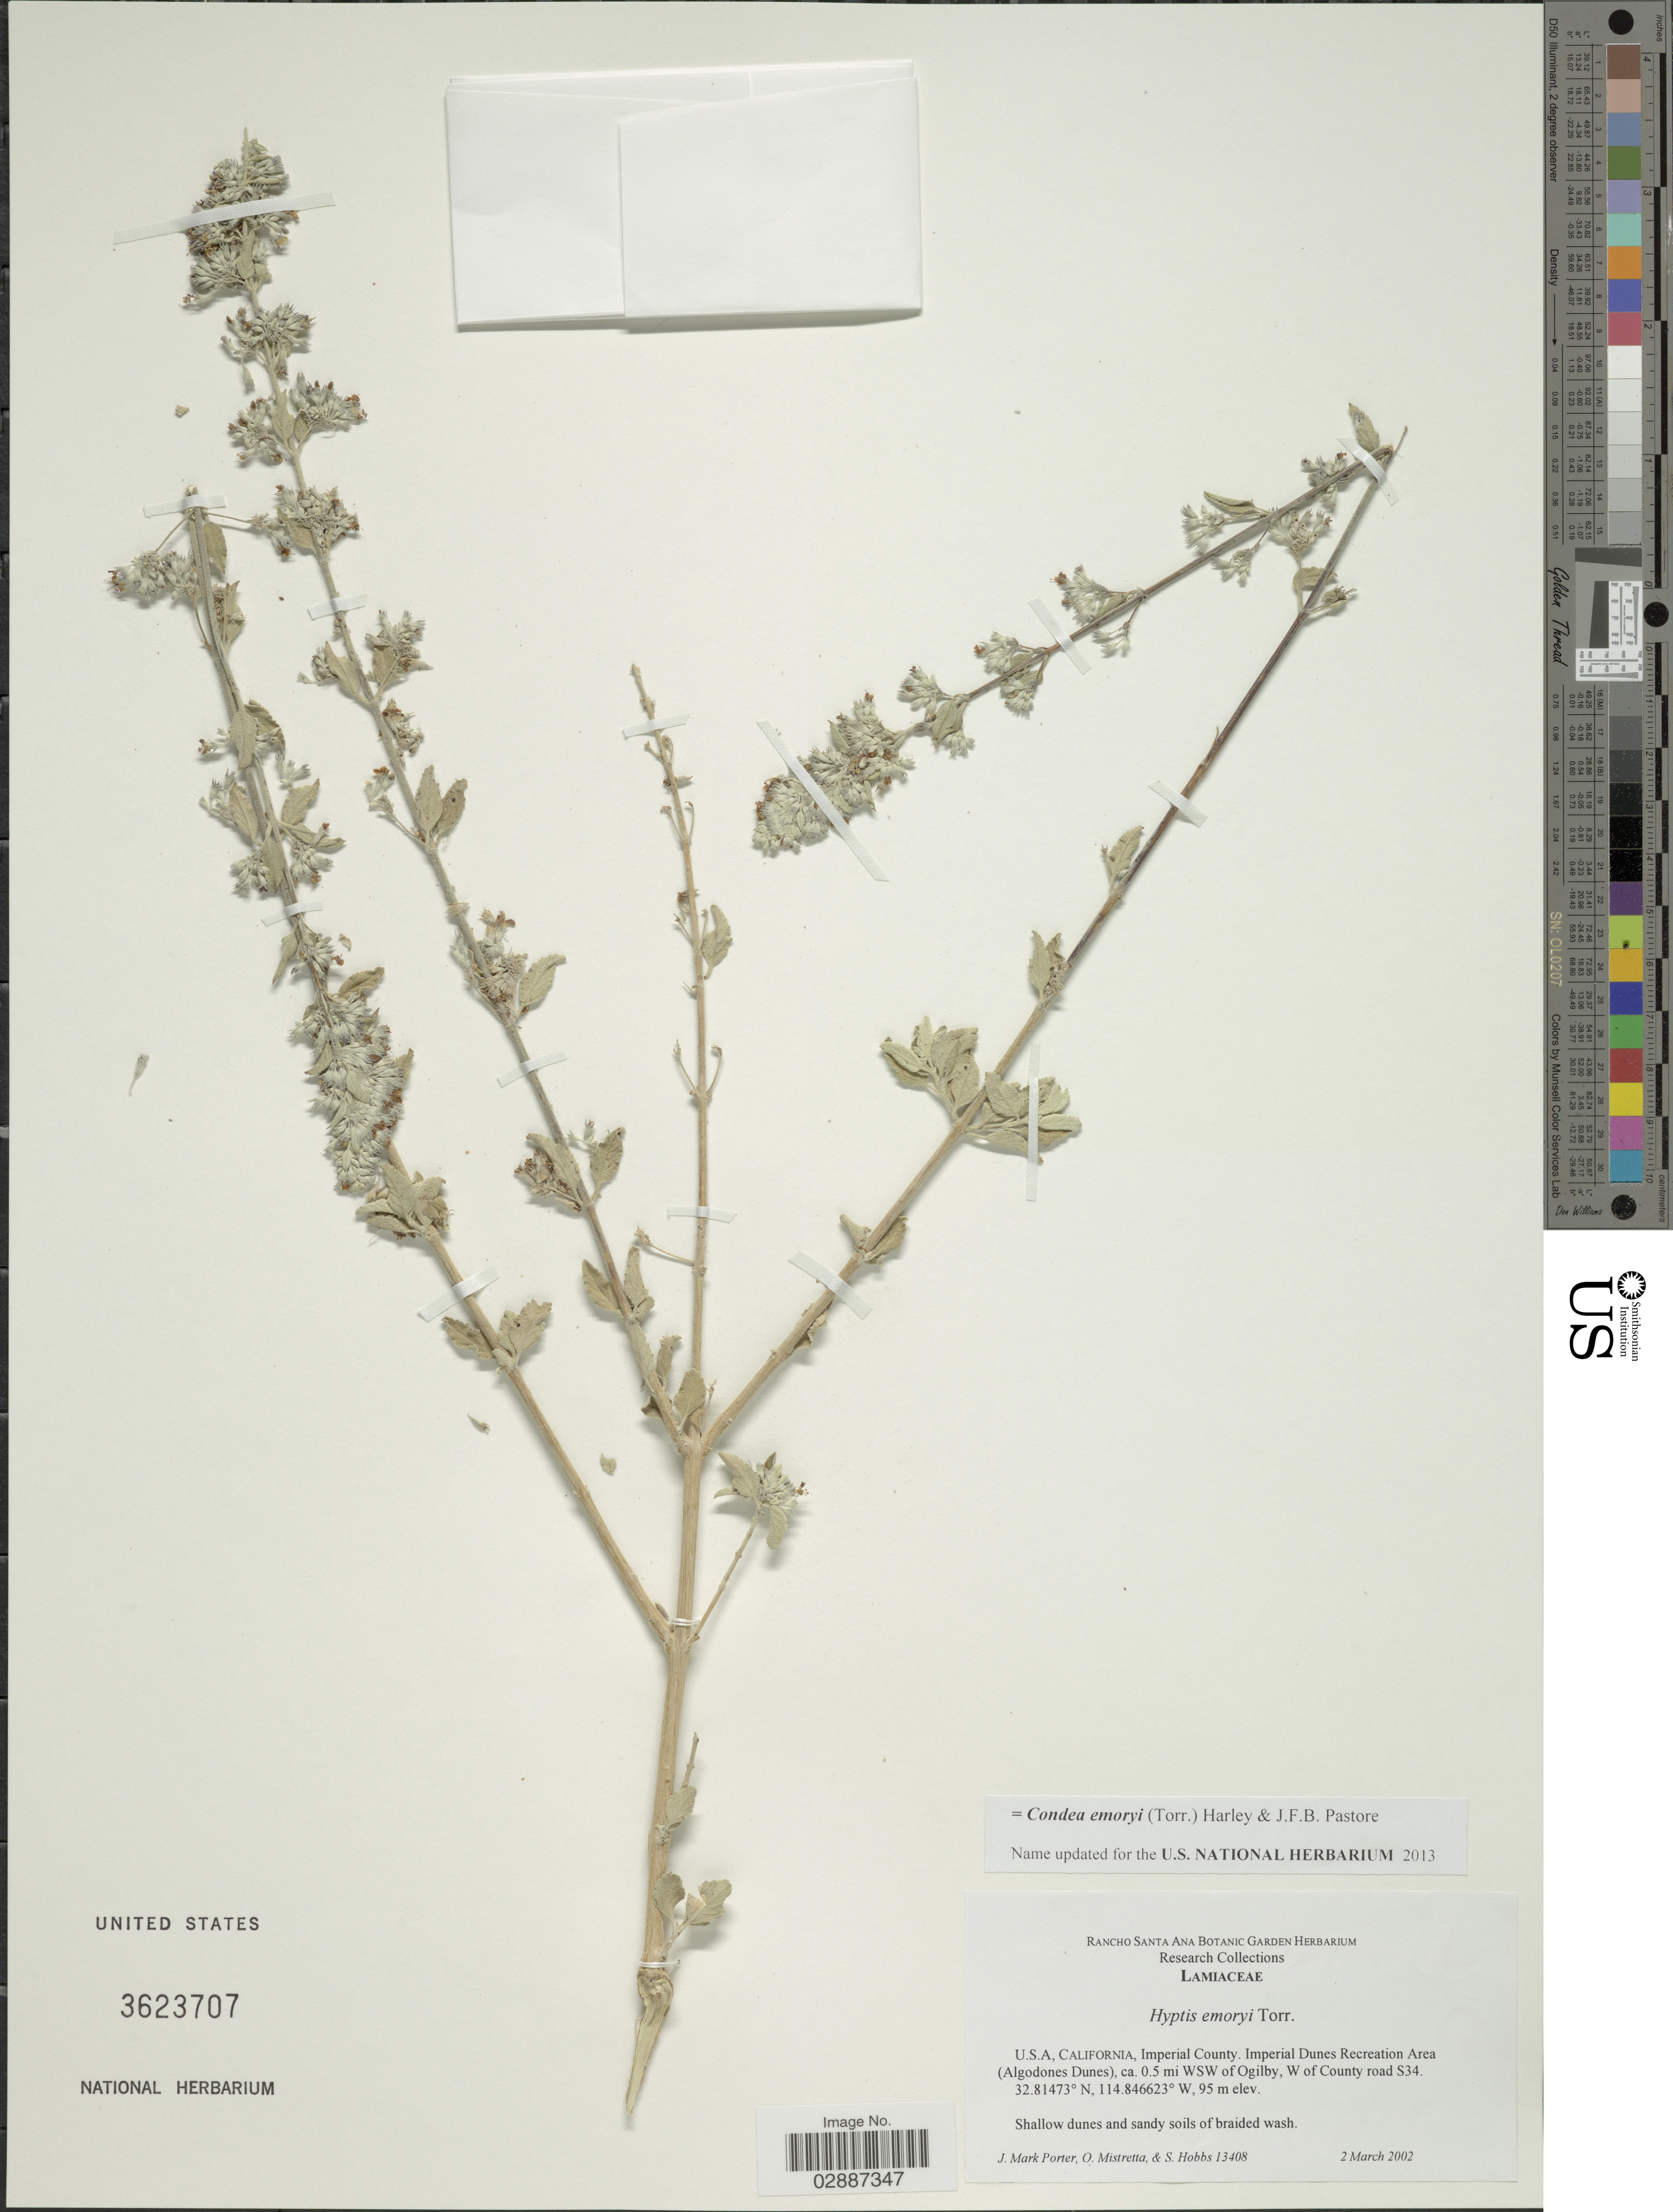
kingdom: Plantae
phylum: Tracheophyta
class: Magnoliopsida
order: Lamiales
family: Lamiaceae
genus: Condea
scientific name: Condea emoryi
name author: (Torr.) Harley & J.F.B. Pastore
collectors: J. M. Porter, O. Mistretta & S. Hobbs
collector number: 13408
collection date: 2002-03-02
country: United States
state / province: California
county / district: Imperial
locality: Imperial County. Imperial Dunes Recreation Area (Algodones Dunes), ca. 0.5 mi WSW of Ogilby, W of County road S34.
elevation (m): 95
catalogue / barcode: US 3623707